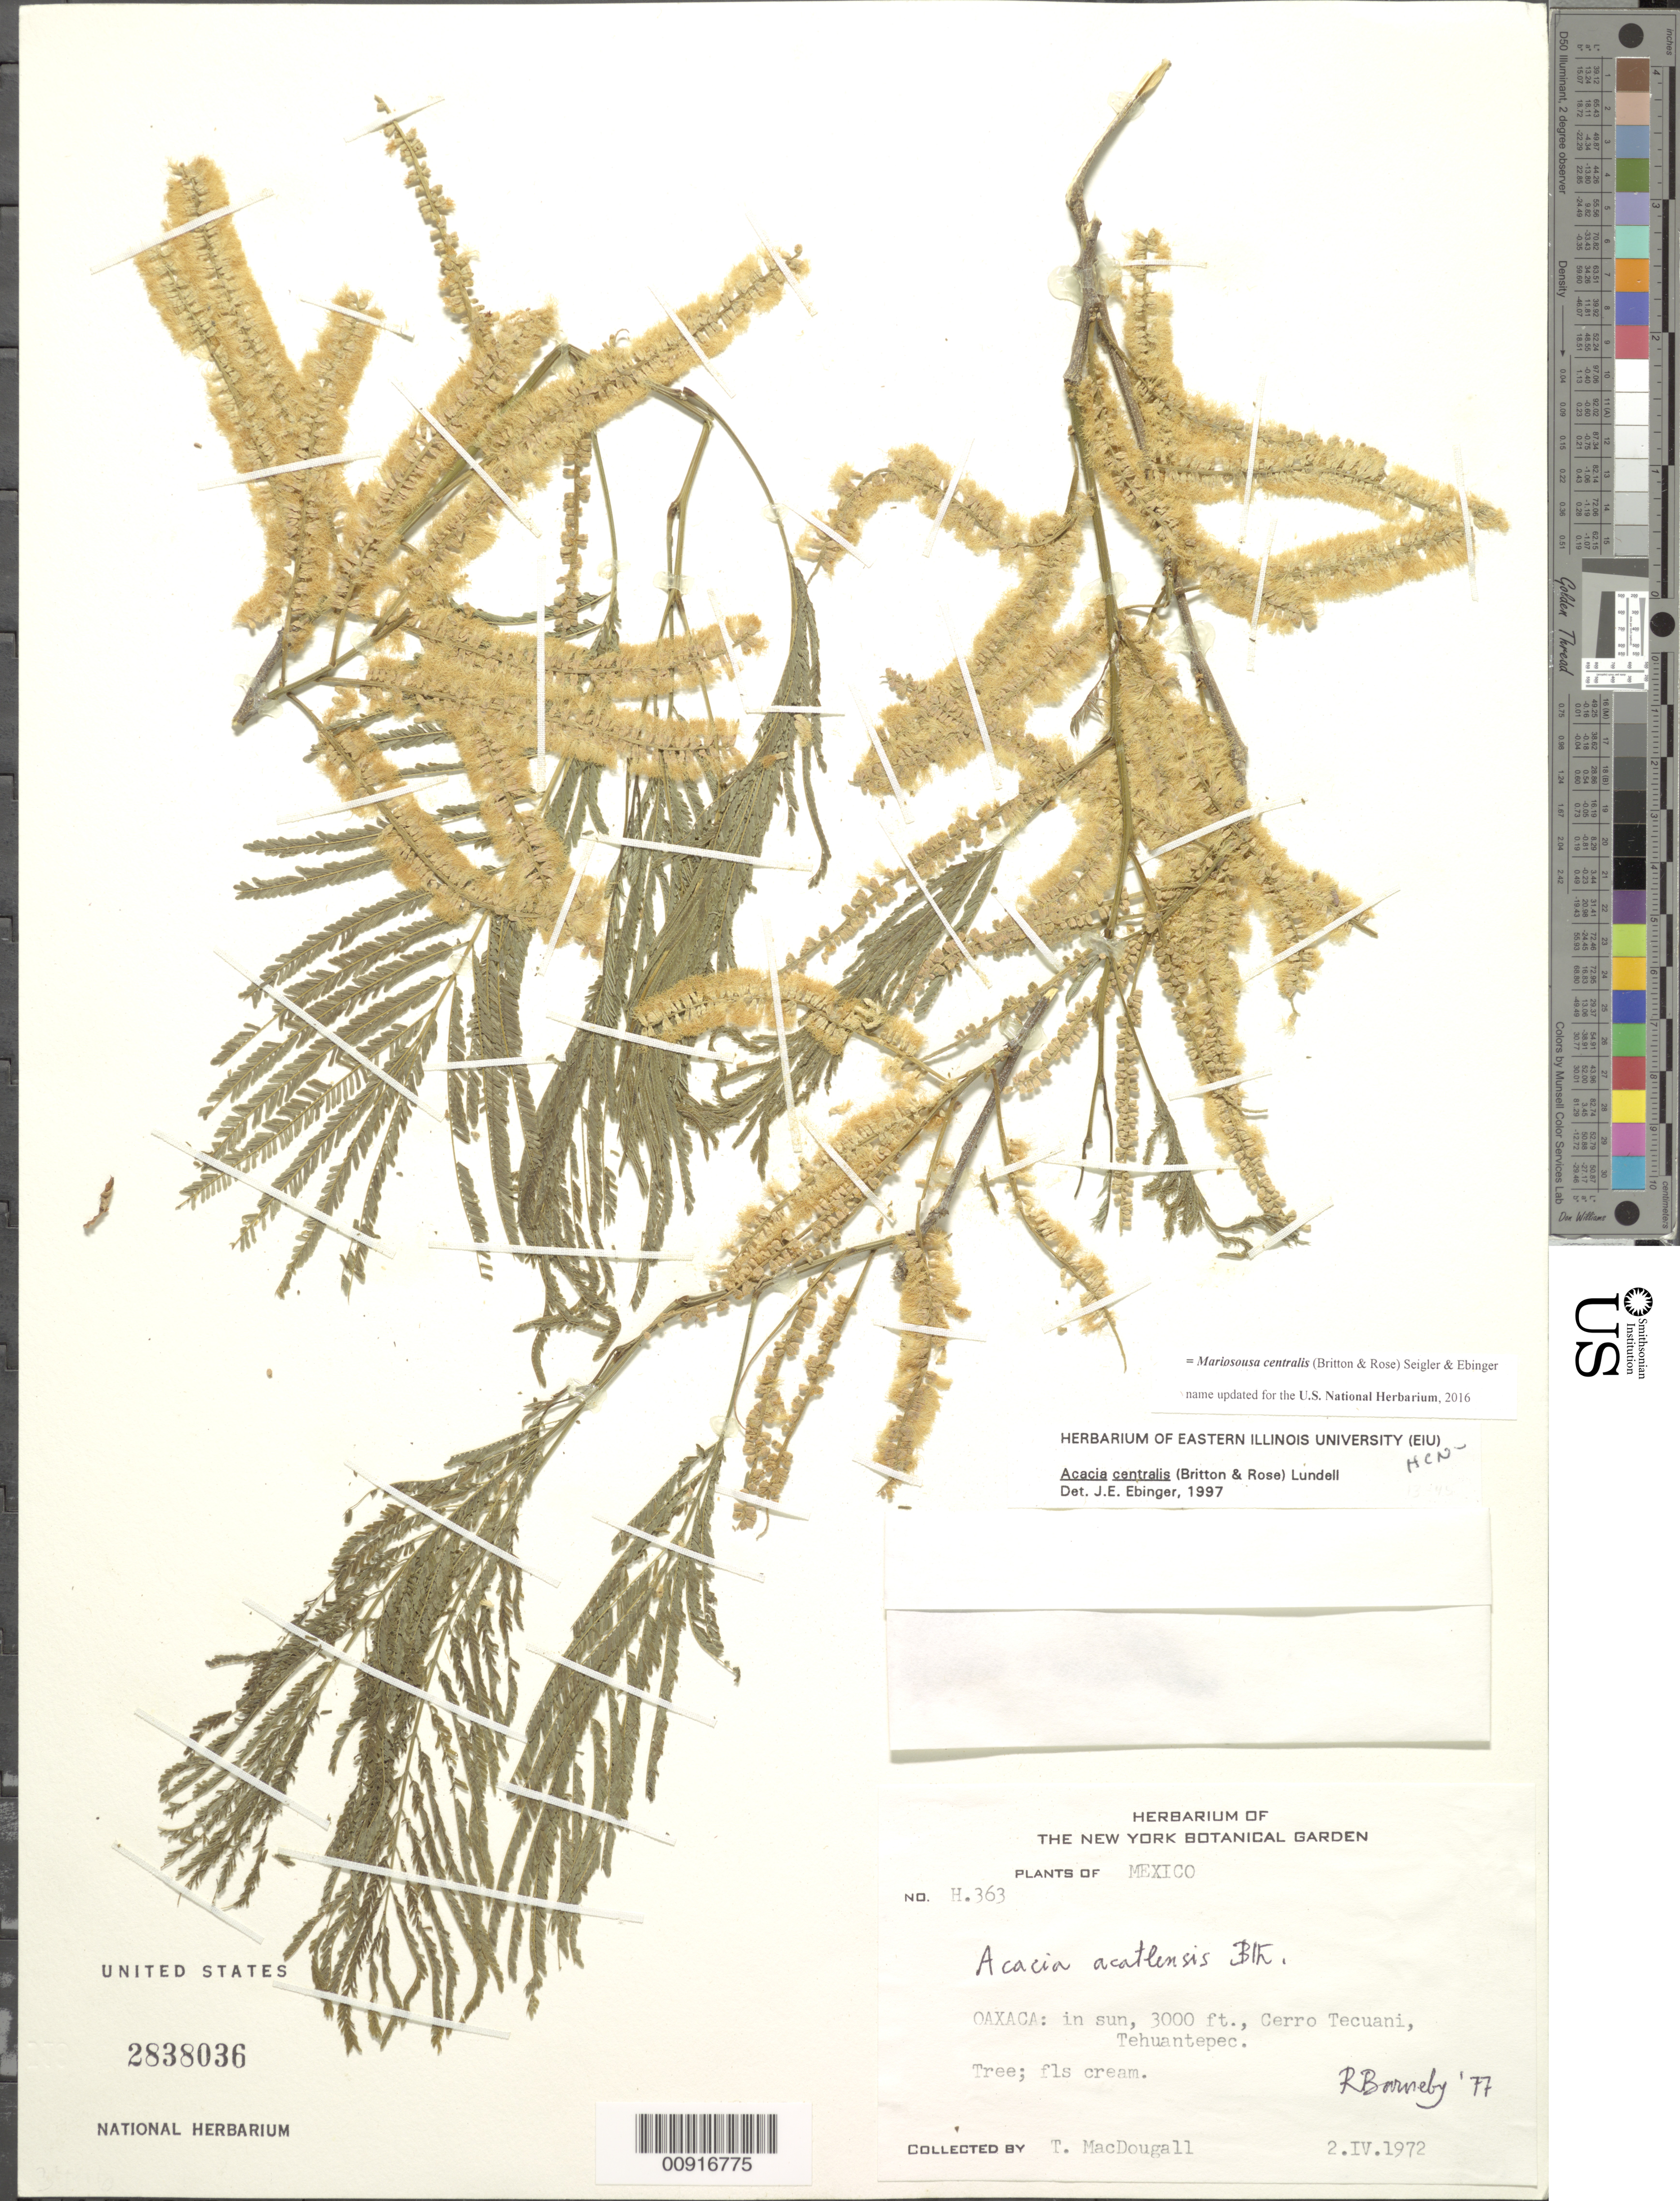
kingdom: Plantae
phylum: Tracheophyta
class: Magnoliopsida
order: Fabales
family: Fabaceae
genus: Mariosousa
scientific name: Mariosousa centralis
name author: (Britton & Rose) Seigler & Ebinger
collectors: T. Macdougall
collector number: H. 363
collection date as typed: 02 Apr 1972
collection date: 1972-04-02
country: Mexico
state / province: Oaxaca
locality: Oaxaca: Cerro Tecuani, Tehuantepec.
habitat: In sun.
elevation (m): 914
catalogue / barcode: US 2838036